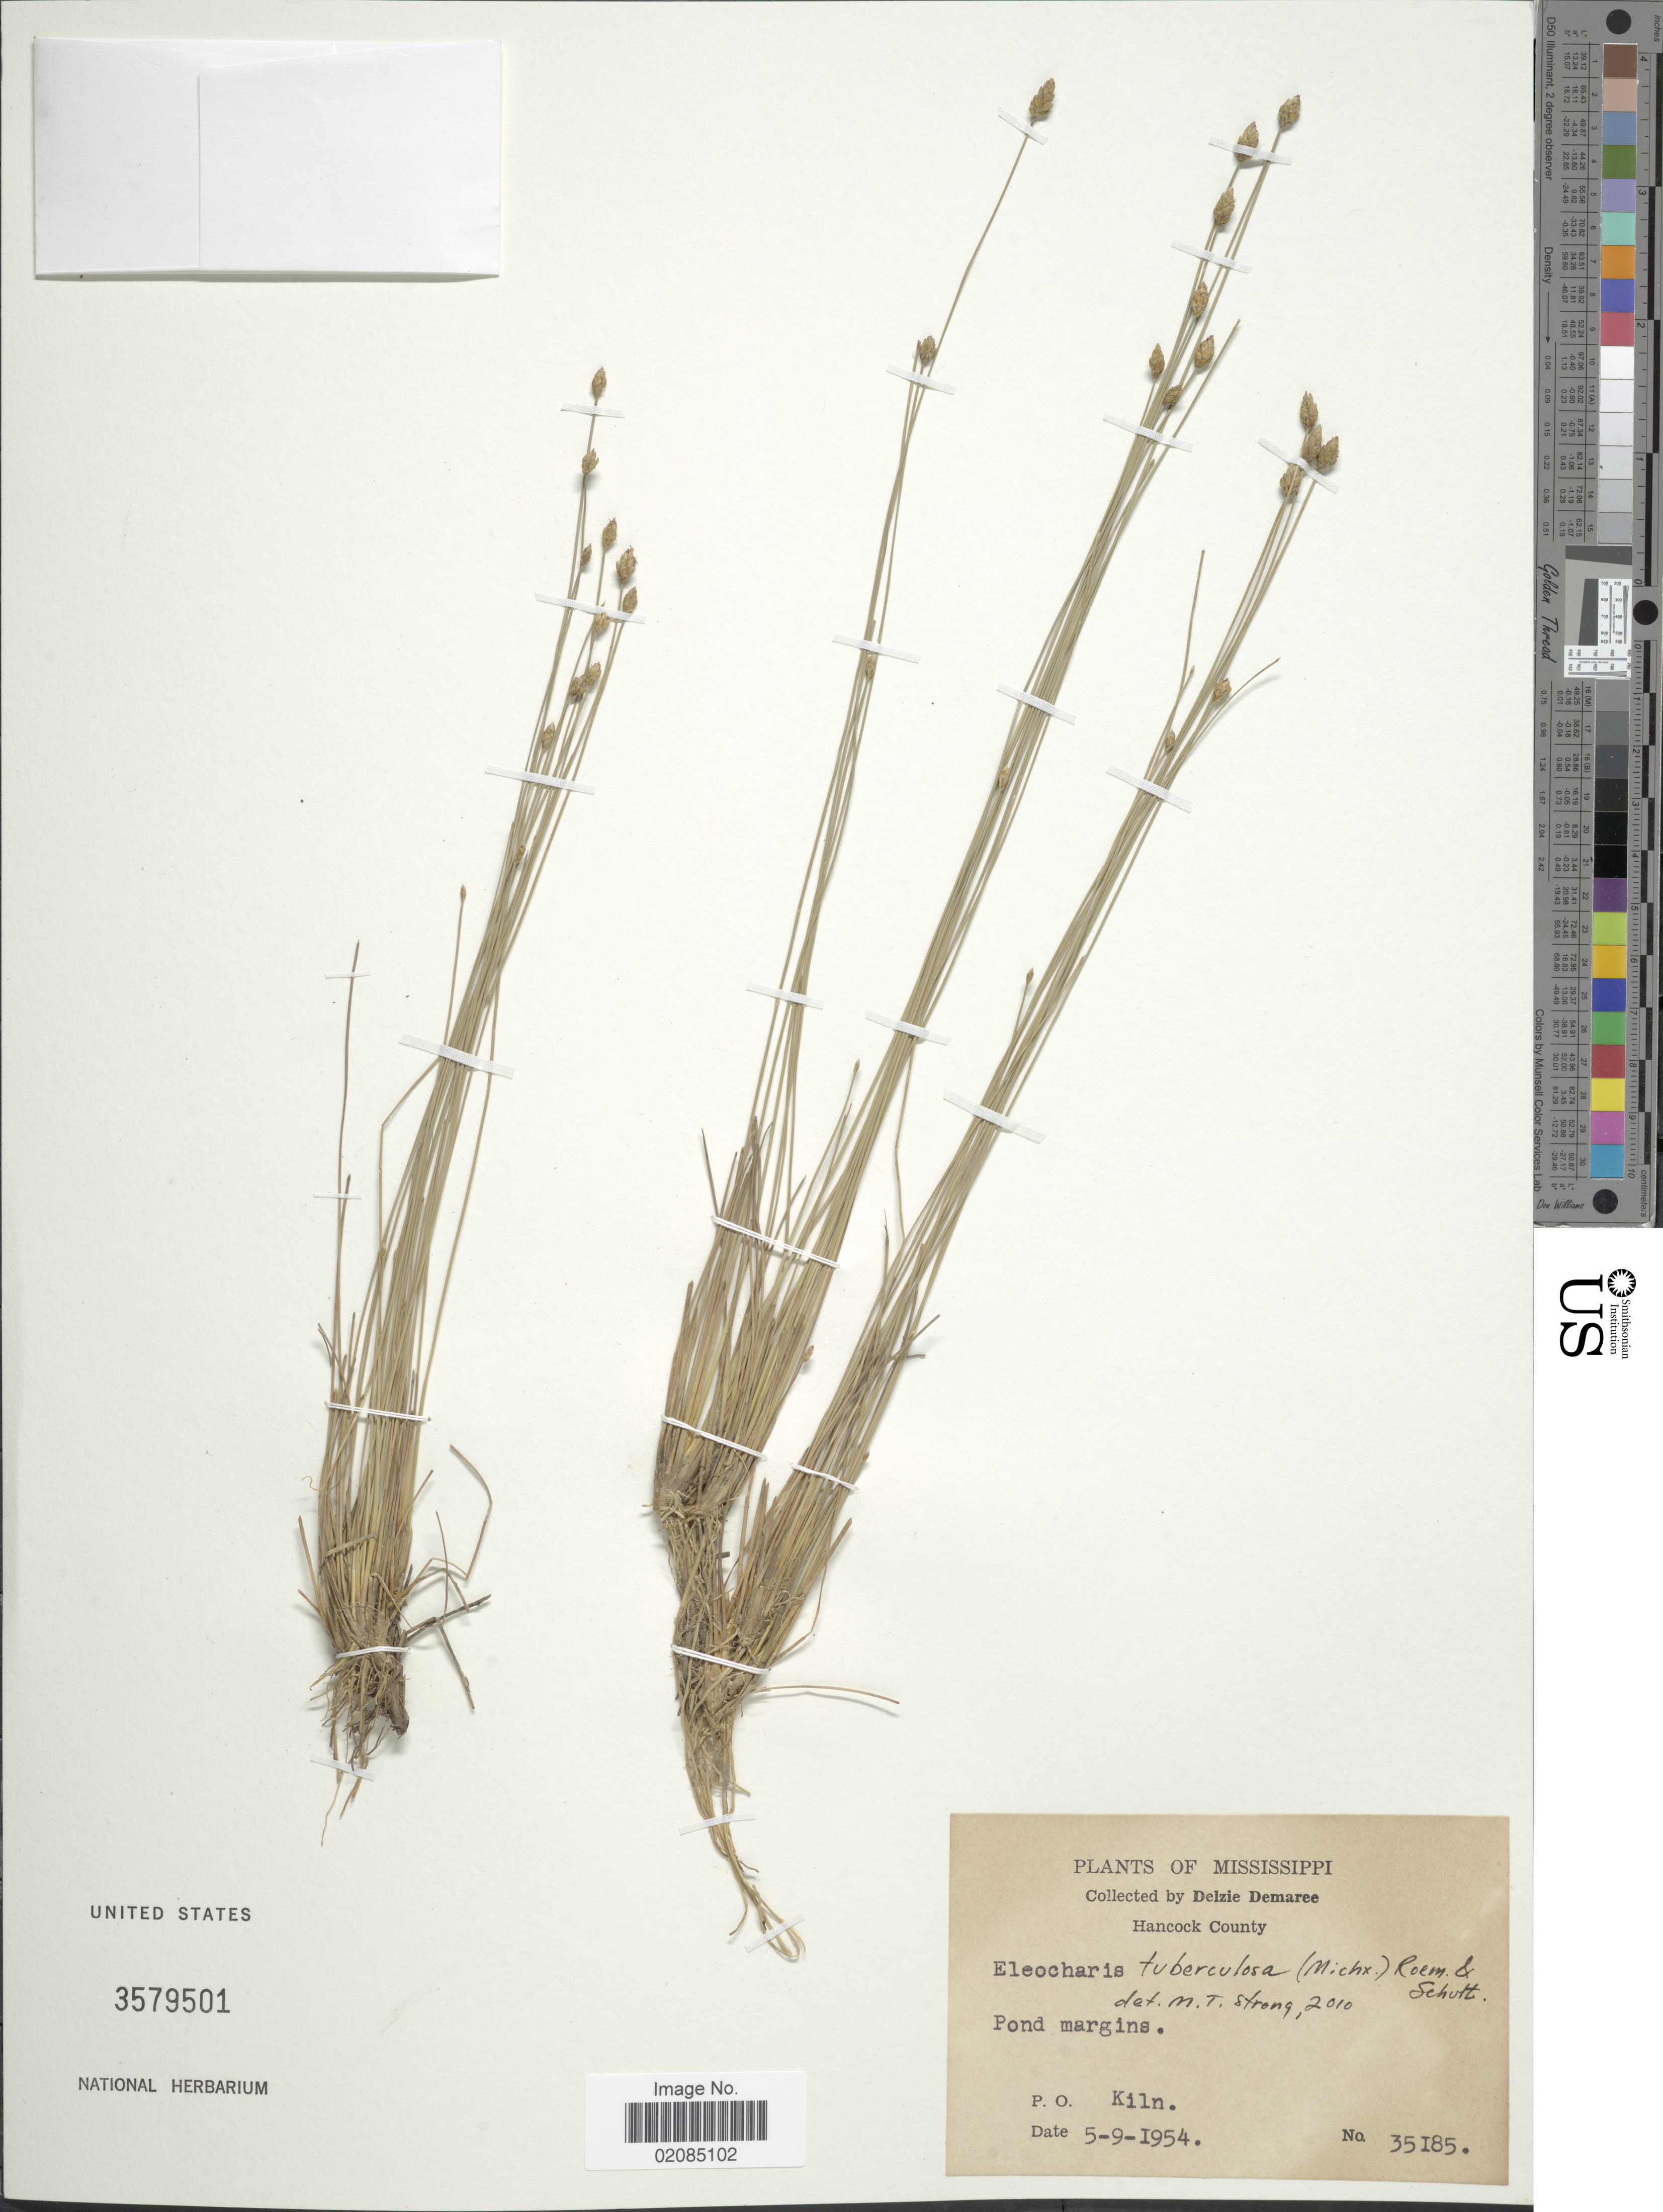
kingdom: Plantae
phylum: Tracheophyta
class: Liliopsida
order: Poales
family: Cyperaceae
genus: Eleocharis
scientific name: Eleocharis tuberculosa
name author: (Michx.) Roem. & Schult.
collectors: D. Demaree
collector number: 35185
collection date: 1954-05-09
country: United States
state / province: Mississippi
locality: Hancock County, Pond margins, P.O. Kiln. [unsure placement].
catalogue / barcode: US 3579501